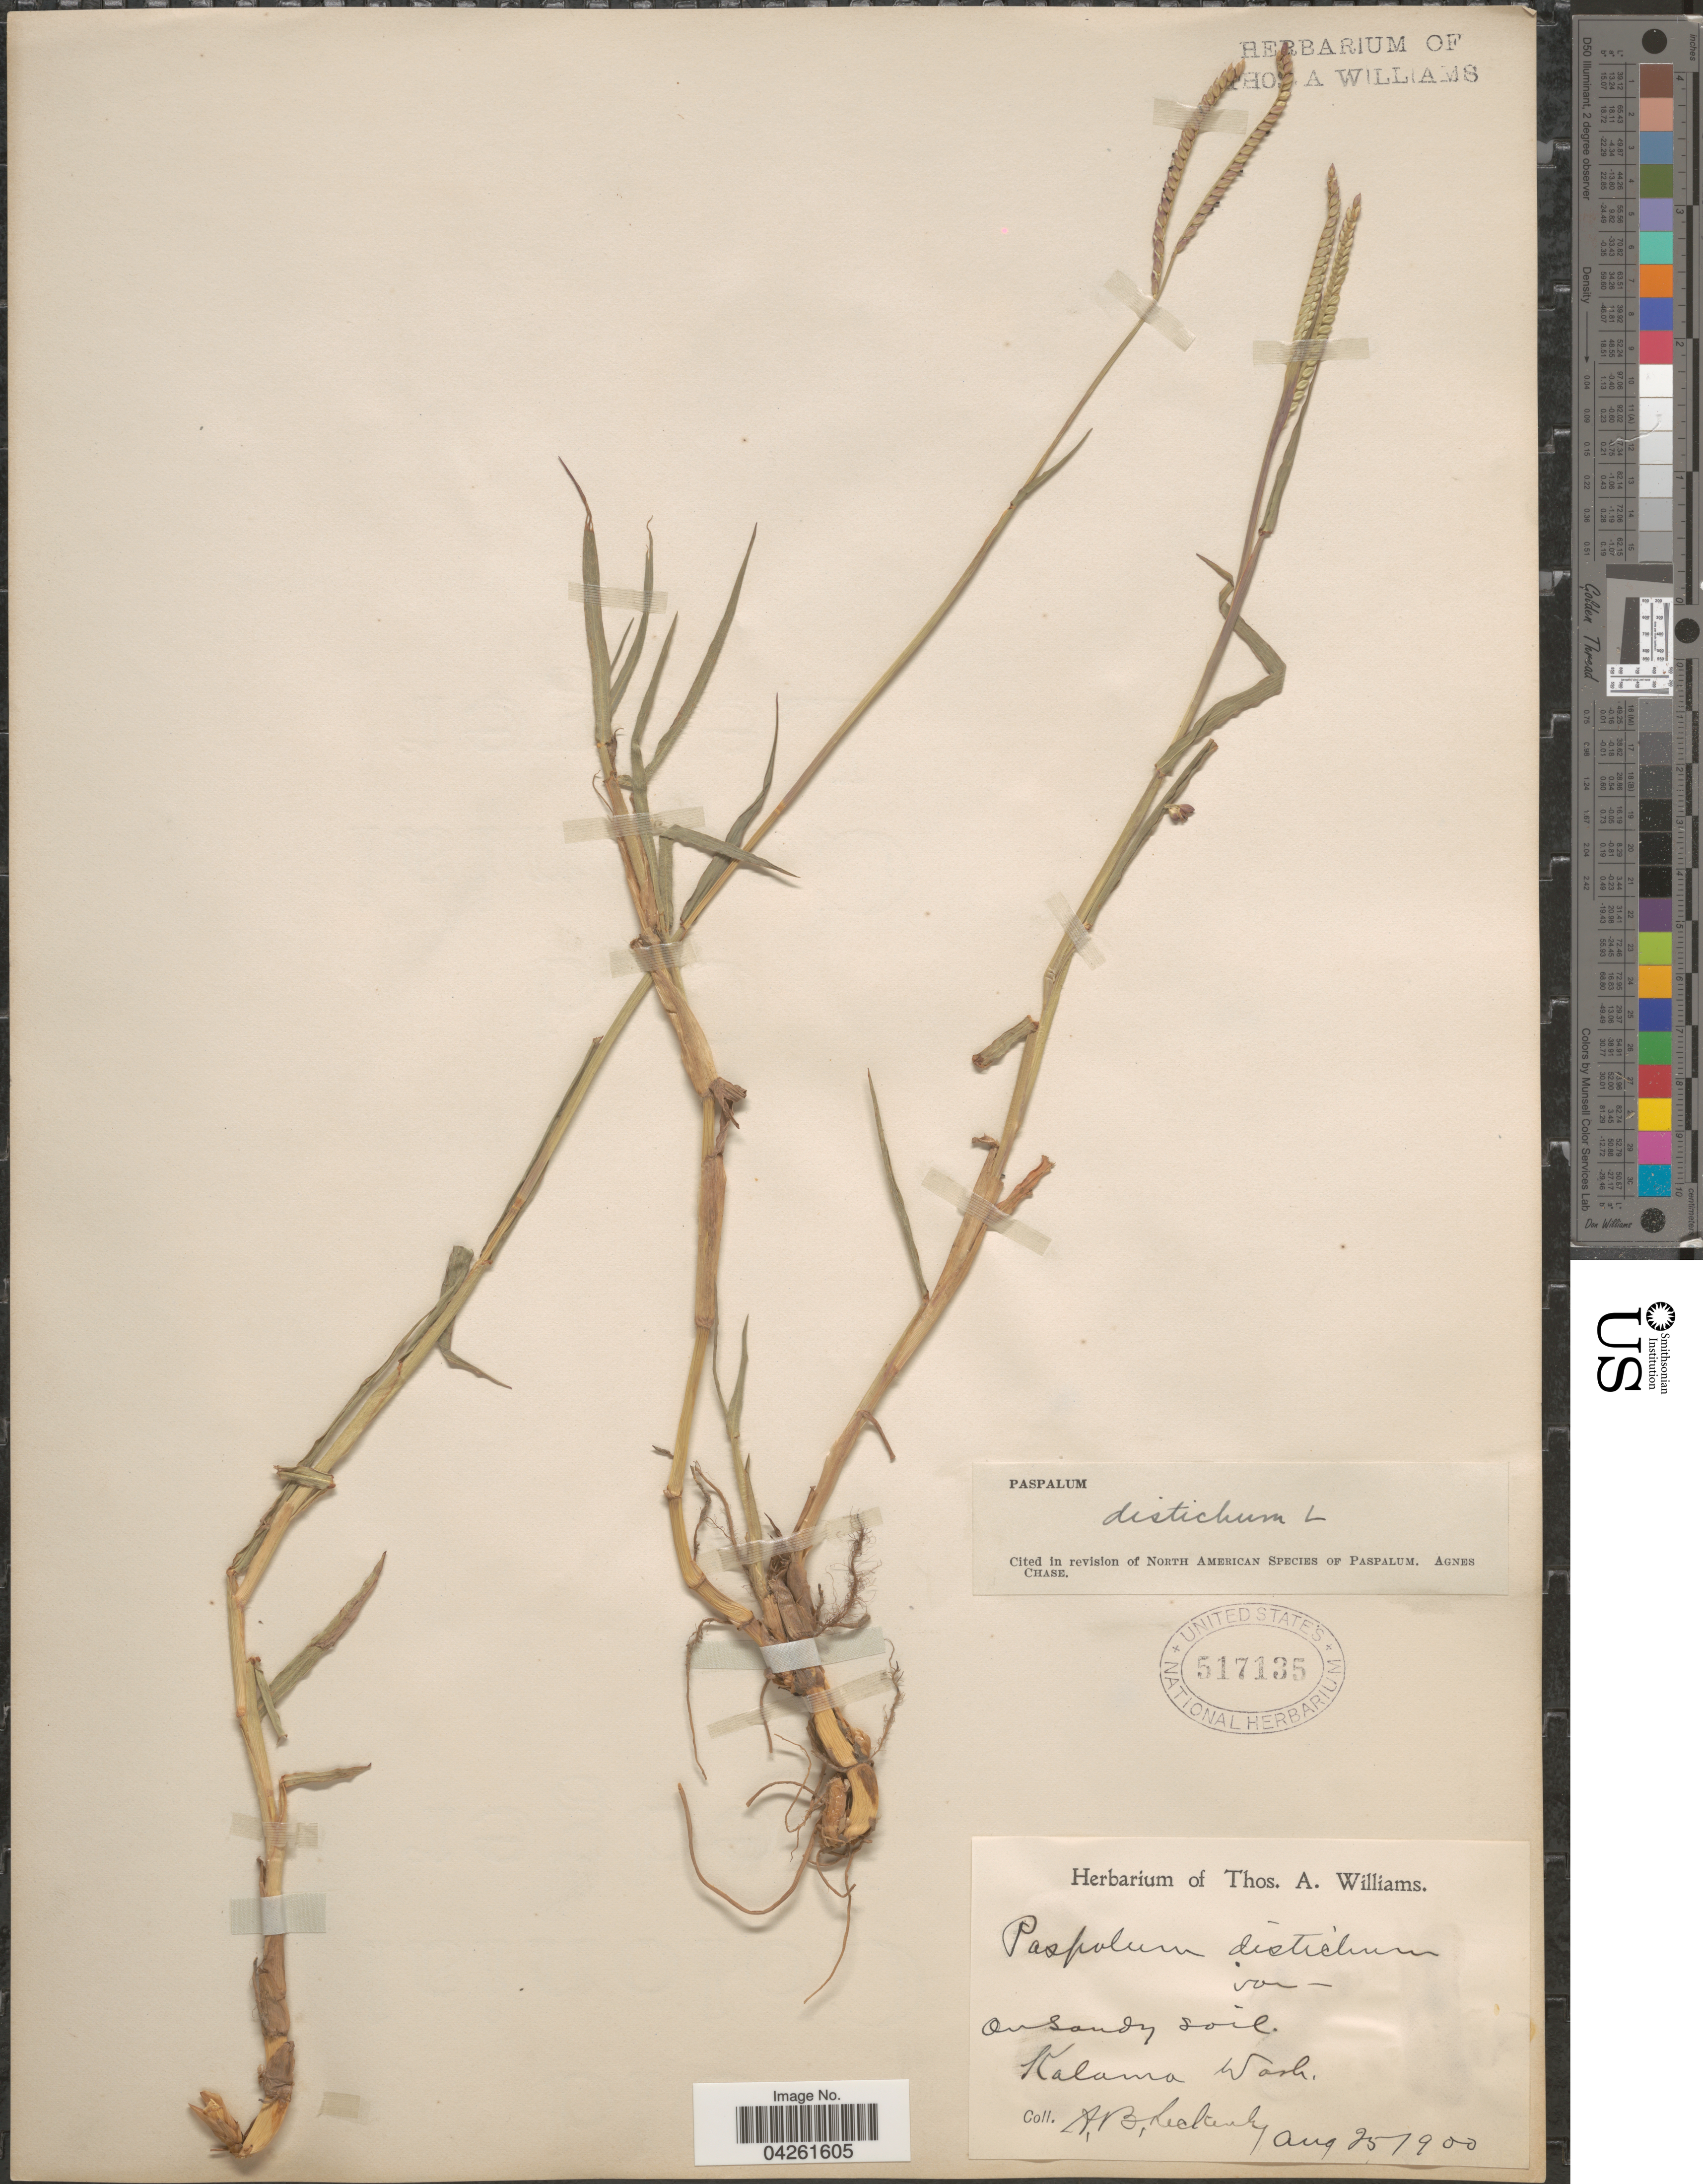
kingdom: Plantae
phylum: Tracheophyta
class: Liliopsida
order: Poales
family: Poaceae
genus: Paspalum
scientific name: Paspalum distichum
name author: L.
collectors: A. Leckenby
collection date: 1900-08-25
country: United States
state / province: Washington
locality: Kalama.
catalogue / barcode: US 517135